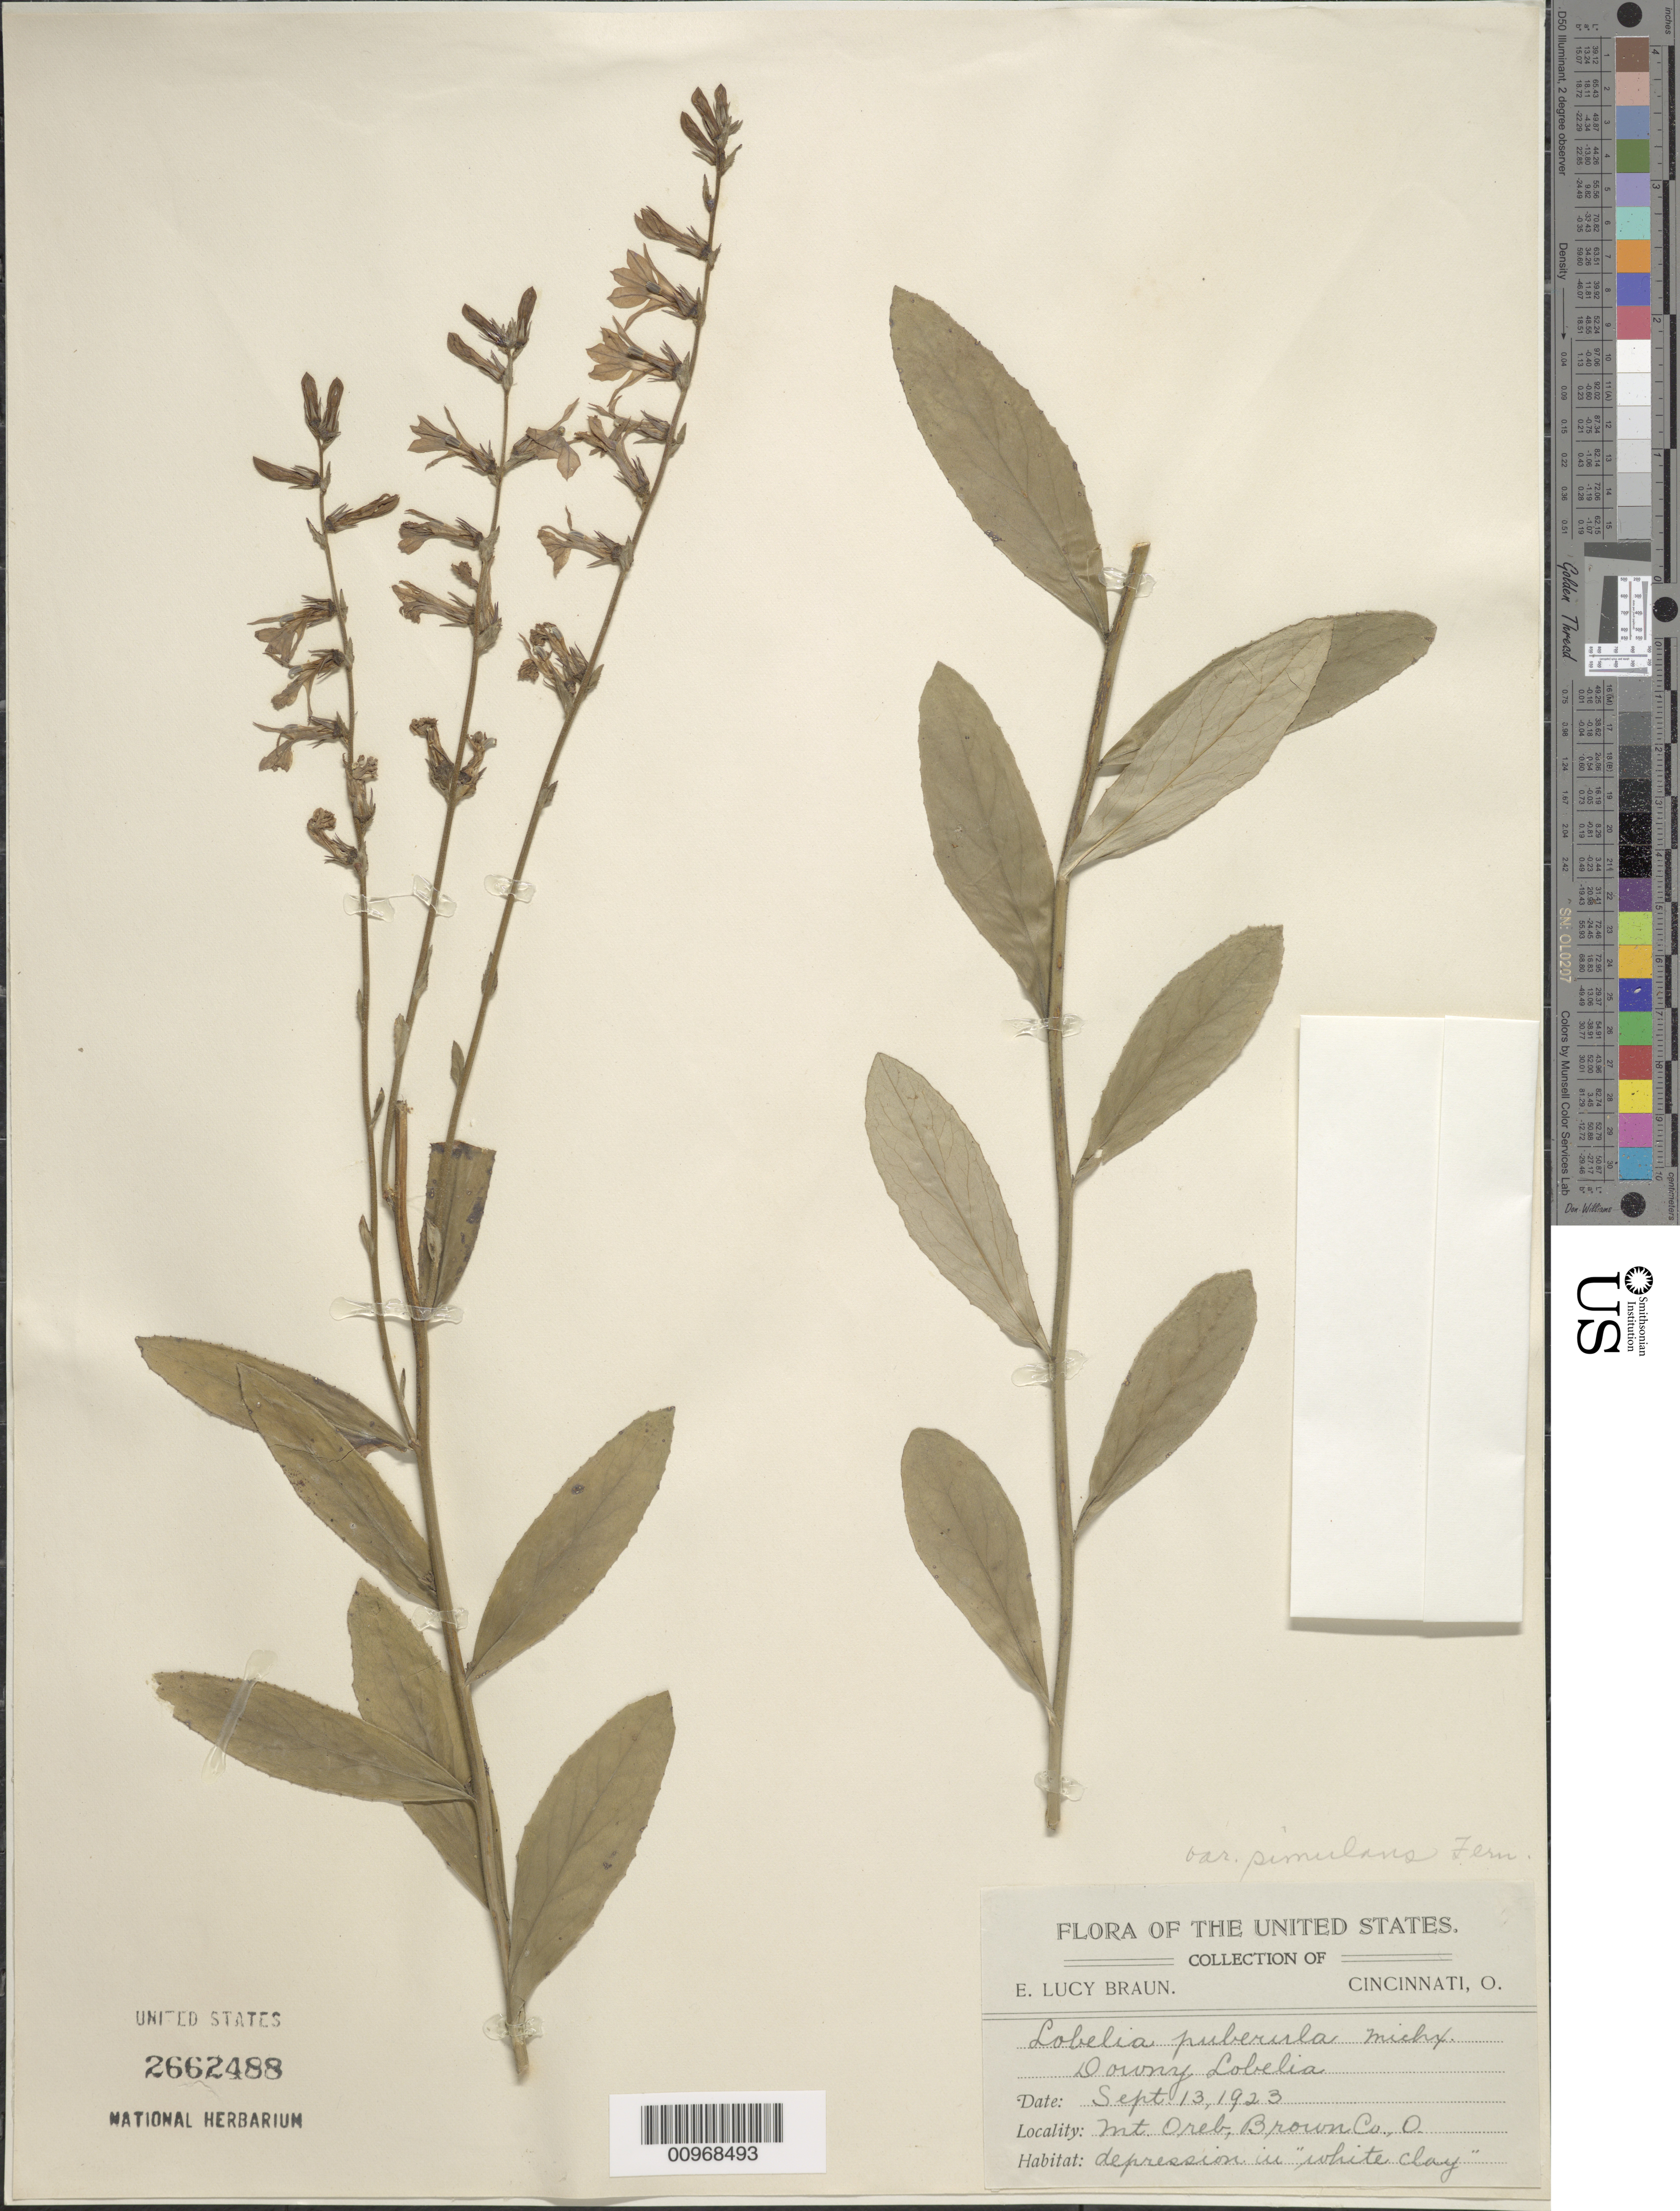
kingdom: Plantae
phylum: Tracheophyta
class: Magnoliopsida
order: Asterales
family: Campanulaceae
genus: Lobelia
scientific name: Lobelia puberula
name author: Michx.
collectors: E. L. Braun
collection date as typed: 13 Sep 1923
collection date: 1923-09-13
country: United States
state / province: Ohio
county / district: Brown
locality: Mt. oreb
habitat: depression in "white clay"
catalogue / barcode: US 2662488